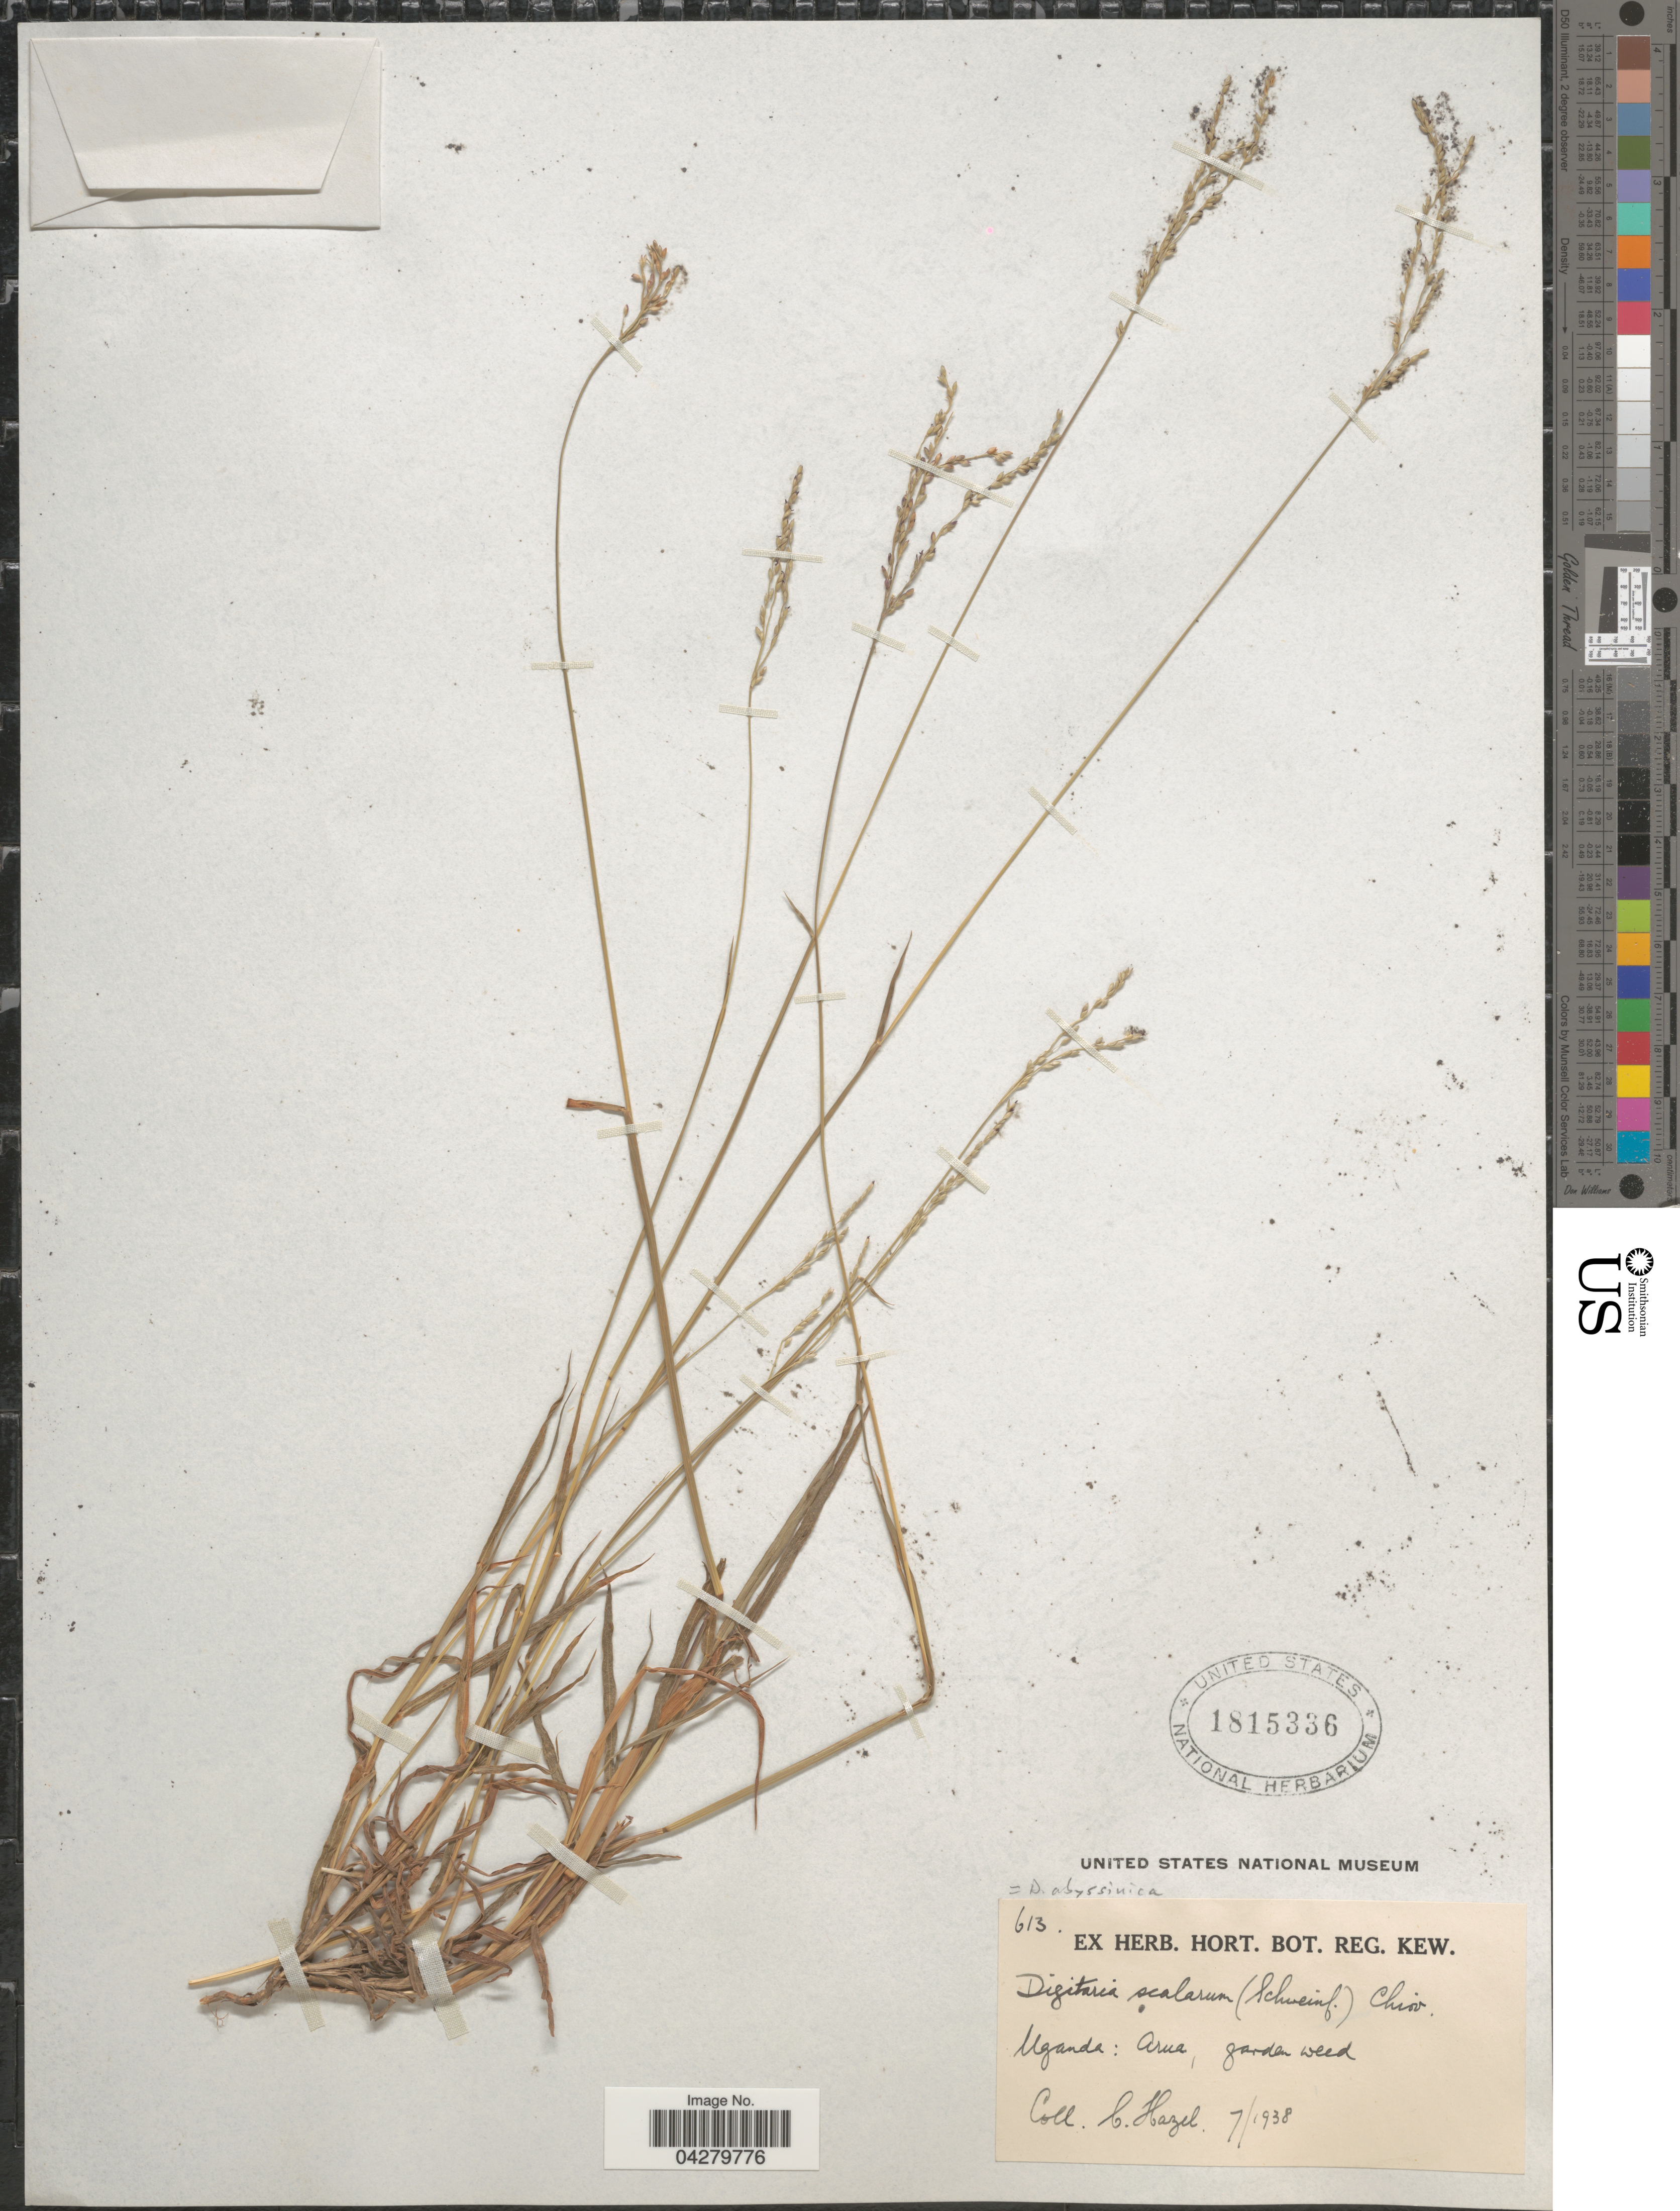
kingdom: Plantae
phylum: Tracheophyta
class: Liliopsida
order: Poales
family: Poaceae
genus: Digitaria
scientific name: Digitaria abyssinica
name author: (Hochst. ex Rich.) Stapf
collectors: C. Hazel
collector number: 613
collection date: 1938-07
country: Uganda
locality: Arua, garden weed.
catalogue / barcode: US 1815336